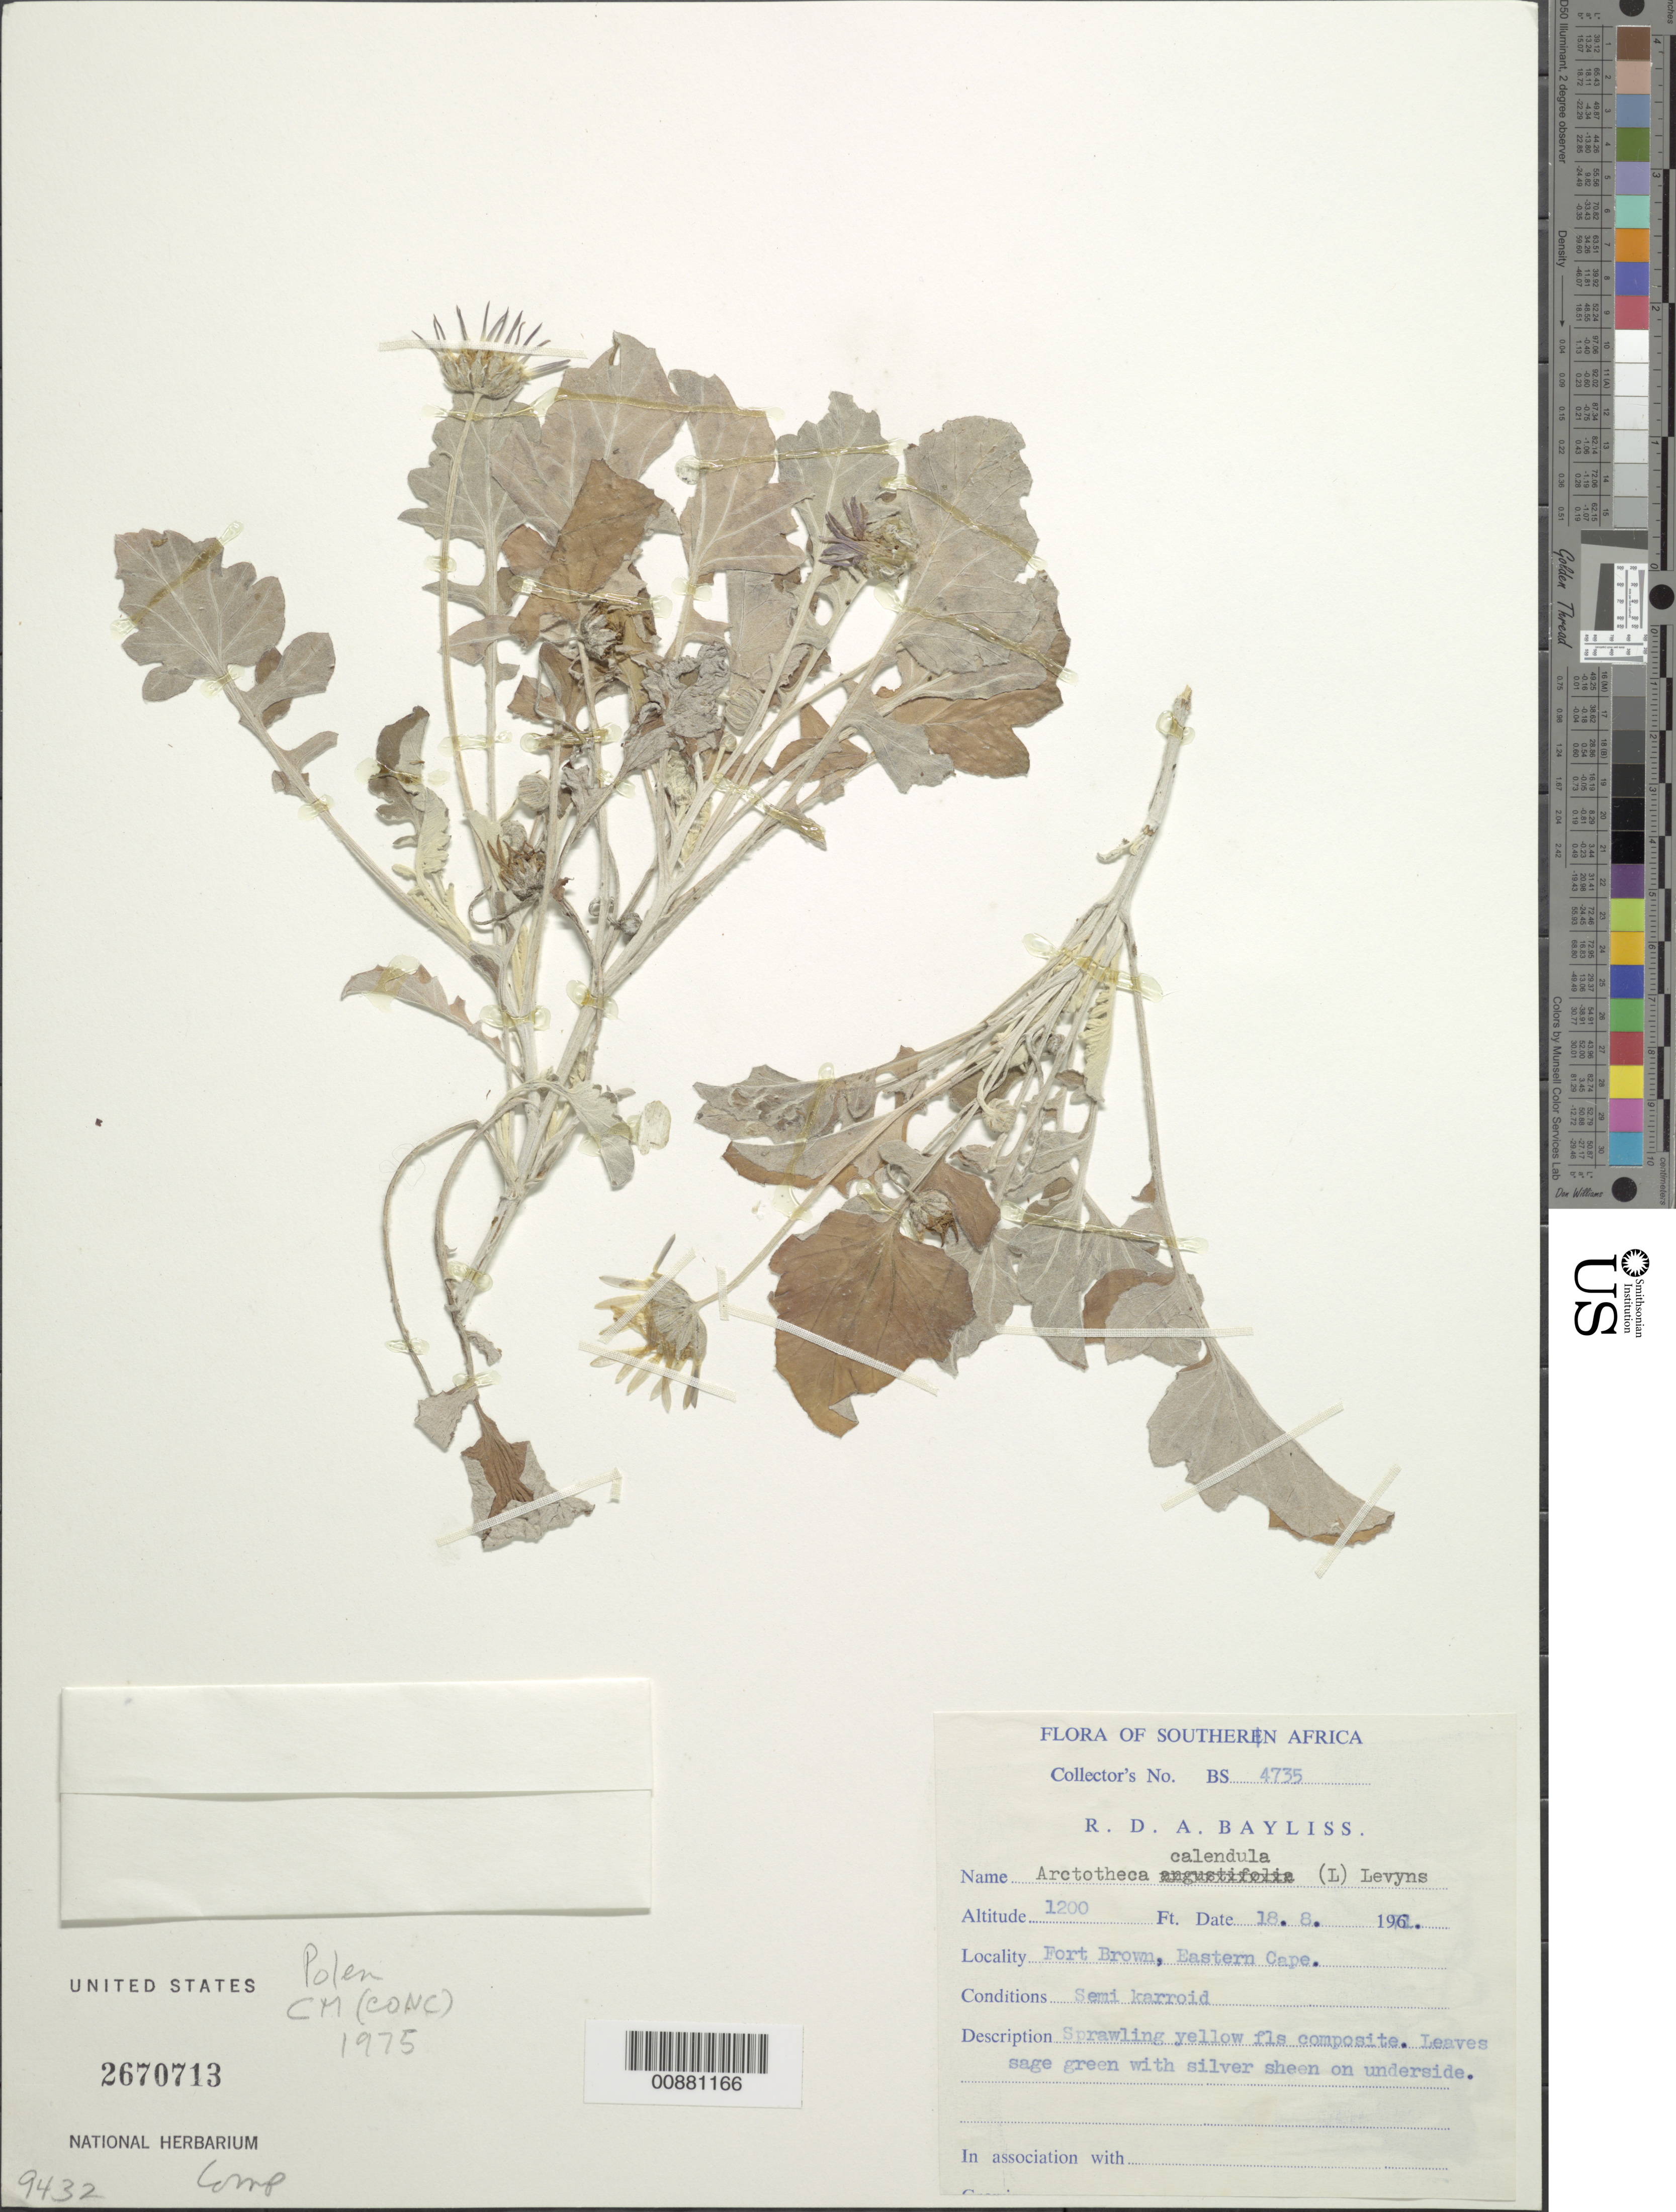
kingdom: Plantae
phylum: Tracheophyta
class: Magnoliopsida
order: Asterales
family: Asteraceae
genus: Arctotheca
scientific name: Arctotheca calendula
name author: (L.) Levyns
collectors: R. D. Bayliss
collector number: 4735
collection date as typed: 18 August 1971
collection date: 1971-08-18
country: South Africa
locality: Fort Brown, Eastern Cape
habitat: Semi karroid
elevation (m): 1200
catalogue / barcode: US 2670713